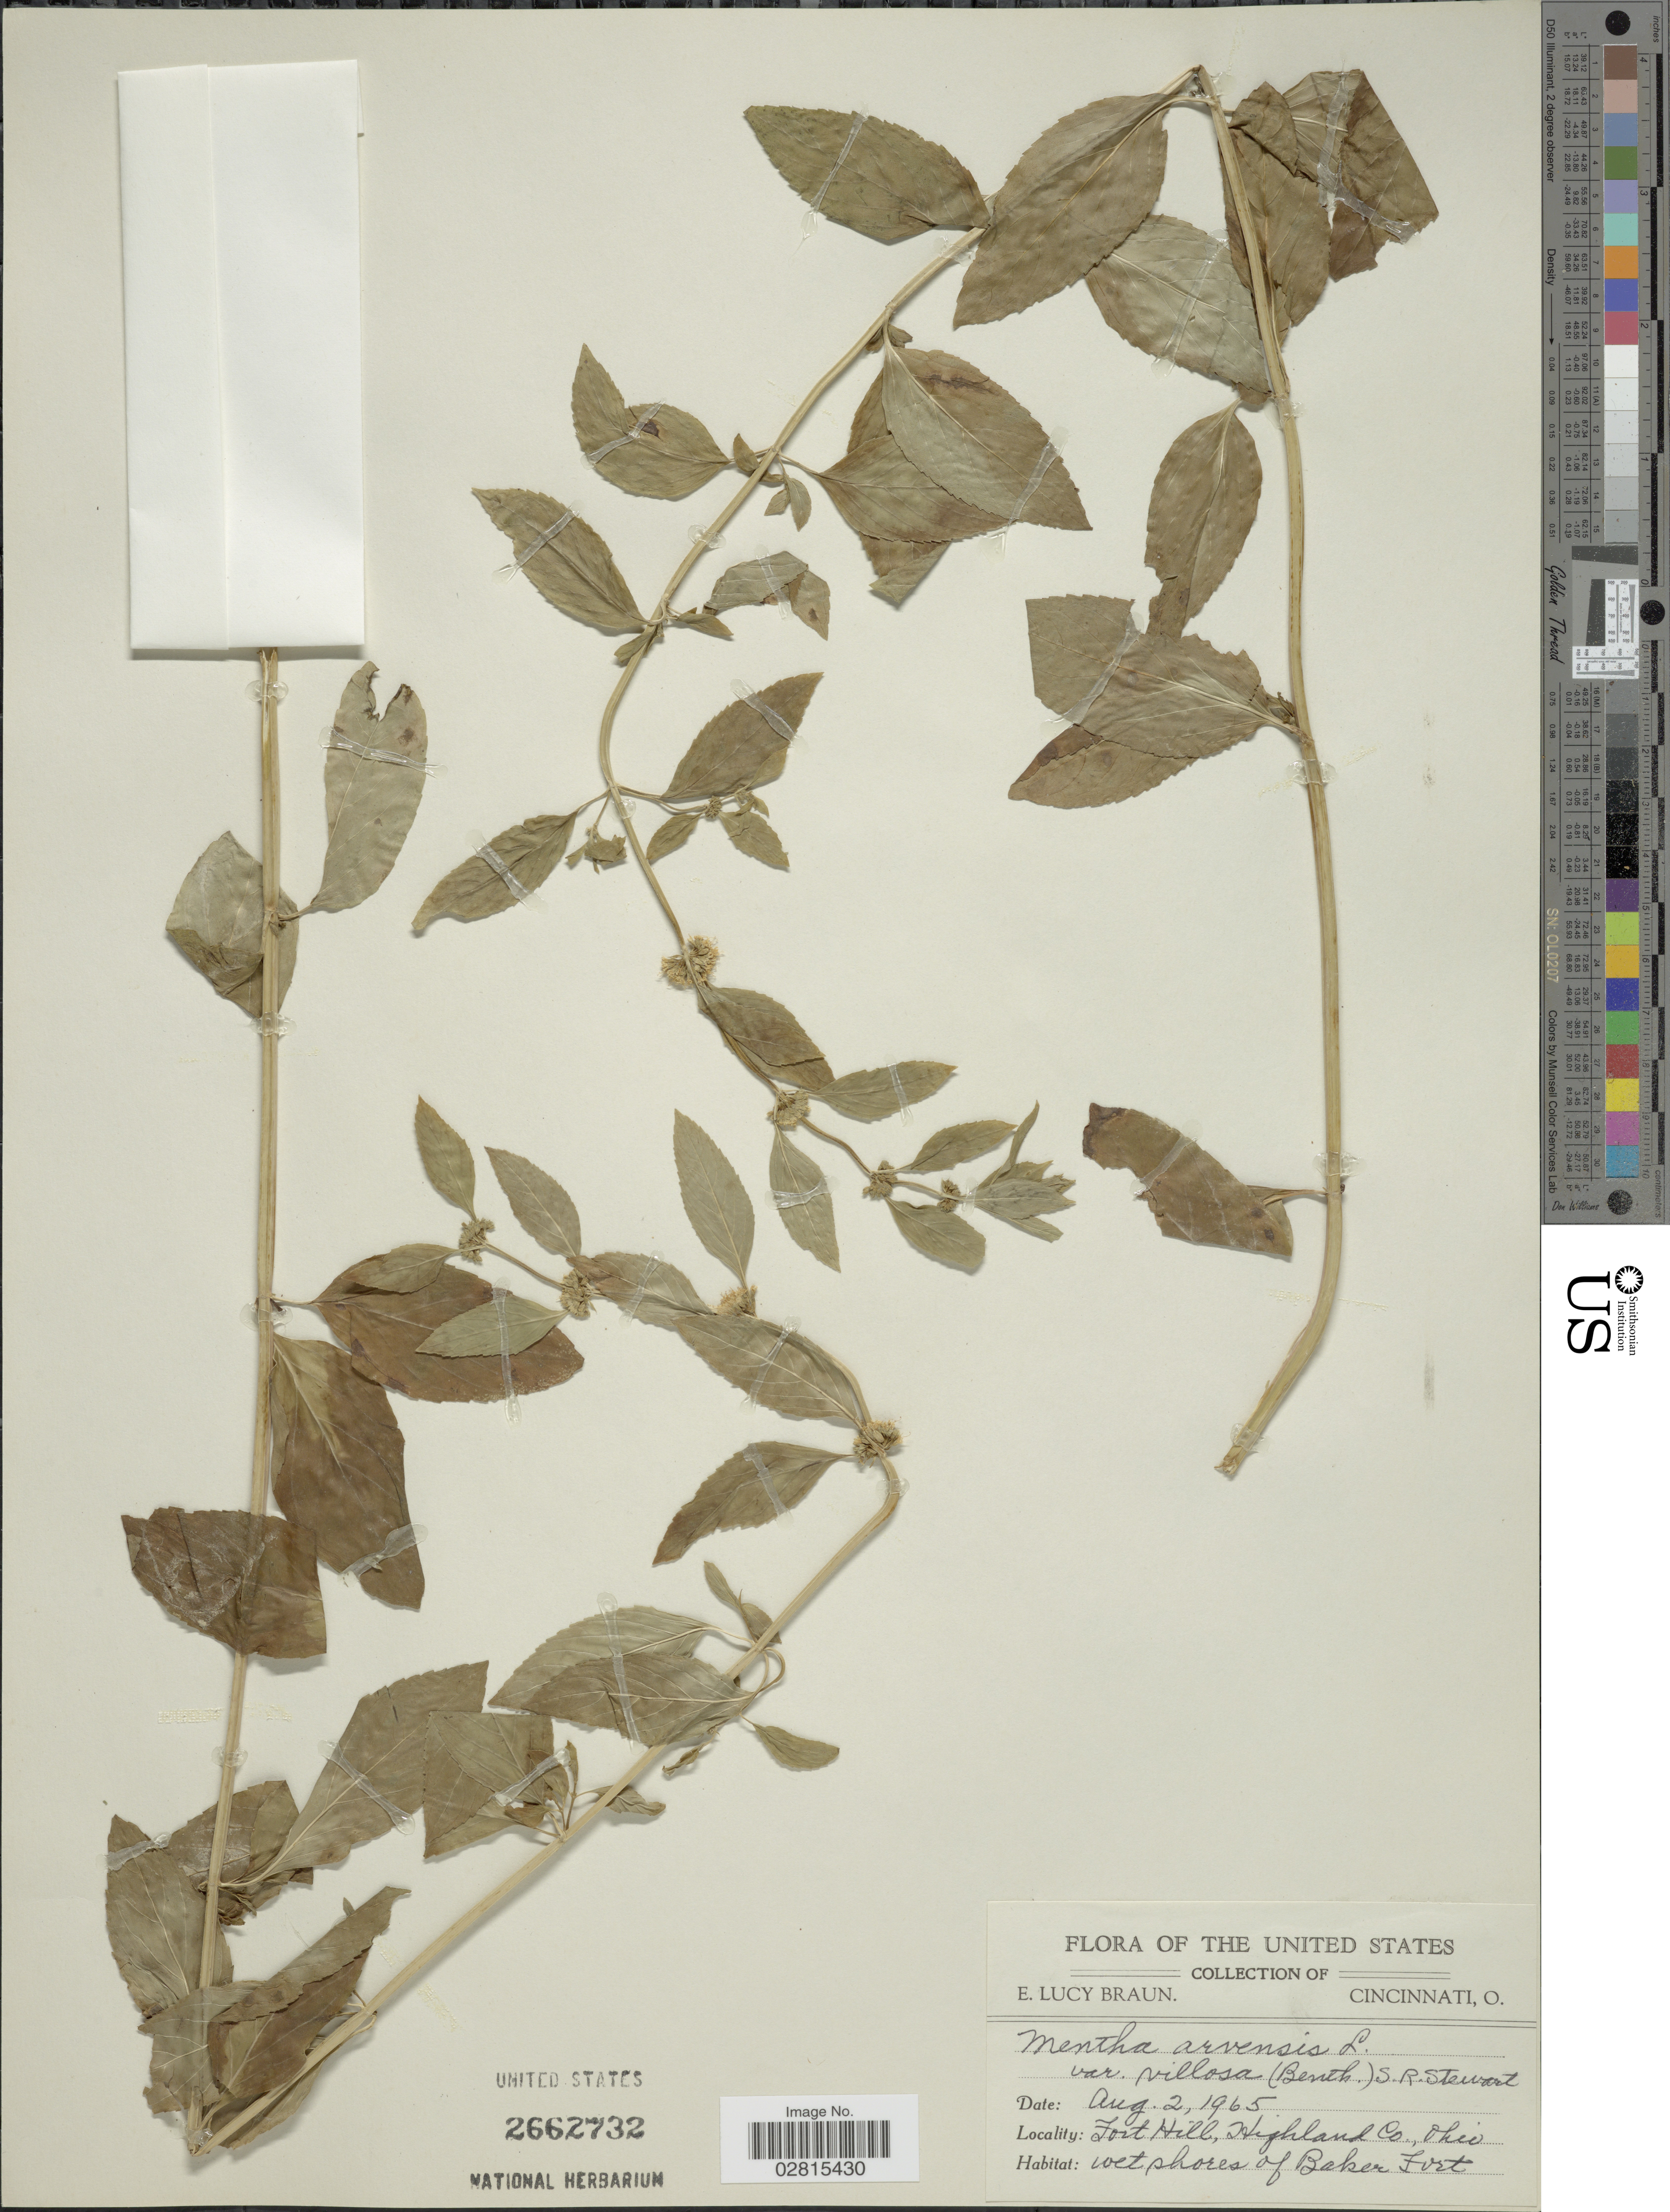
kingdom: Plantae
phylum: Tracheophyta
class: Magnoliopsida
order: Lamiales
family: Lamiaceae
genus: Mentha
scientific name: Mentha canadensis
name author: L.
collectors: E. L. Braun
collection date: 1965-08-02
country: United States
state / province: Ohio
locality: Fort Hill, Highland Co. Wet shores of Baker Fort.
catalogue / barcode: US 2662732